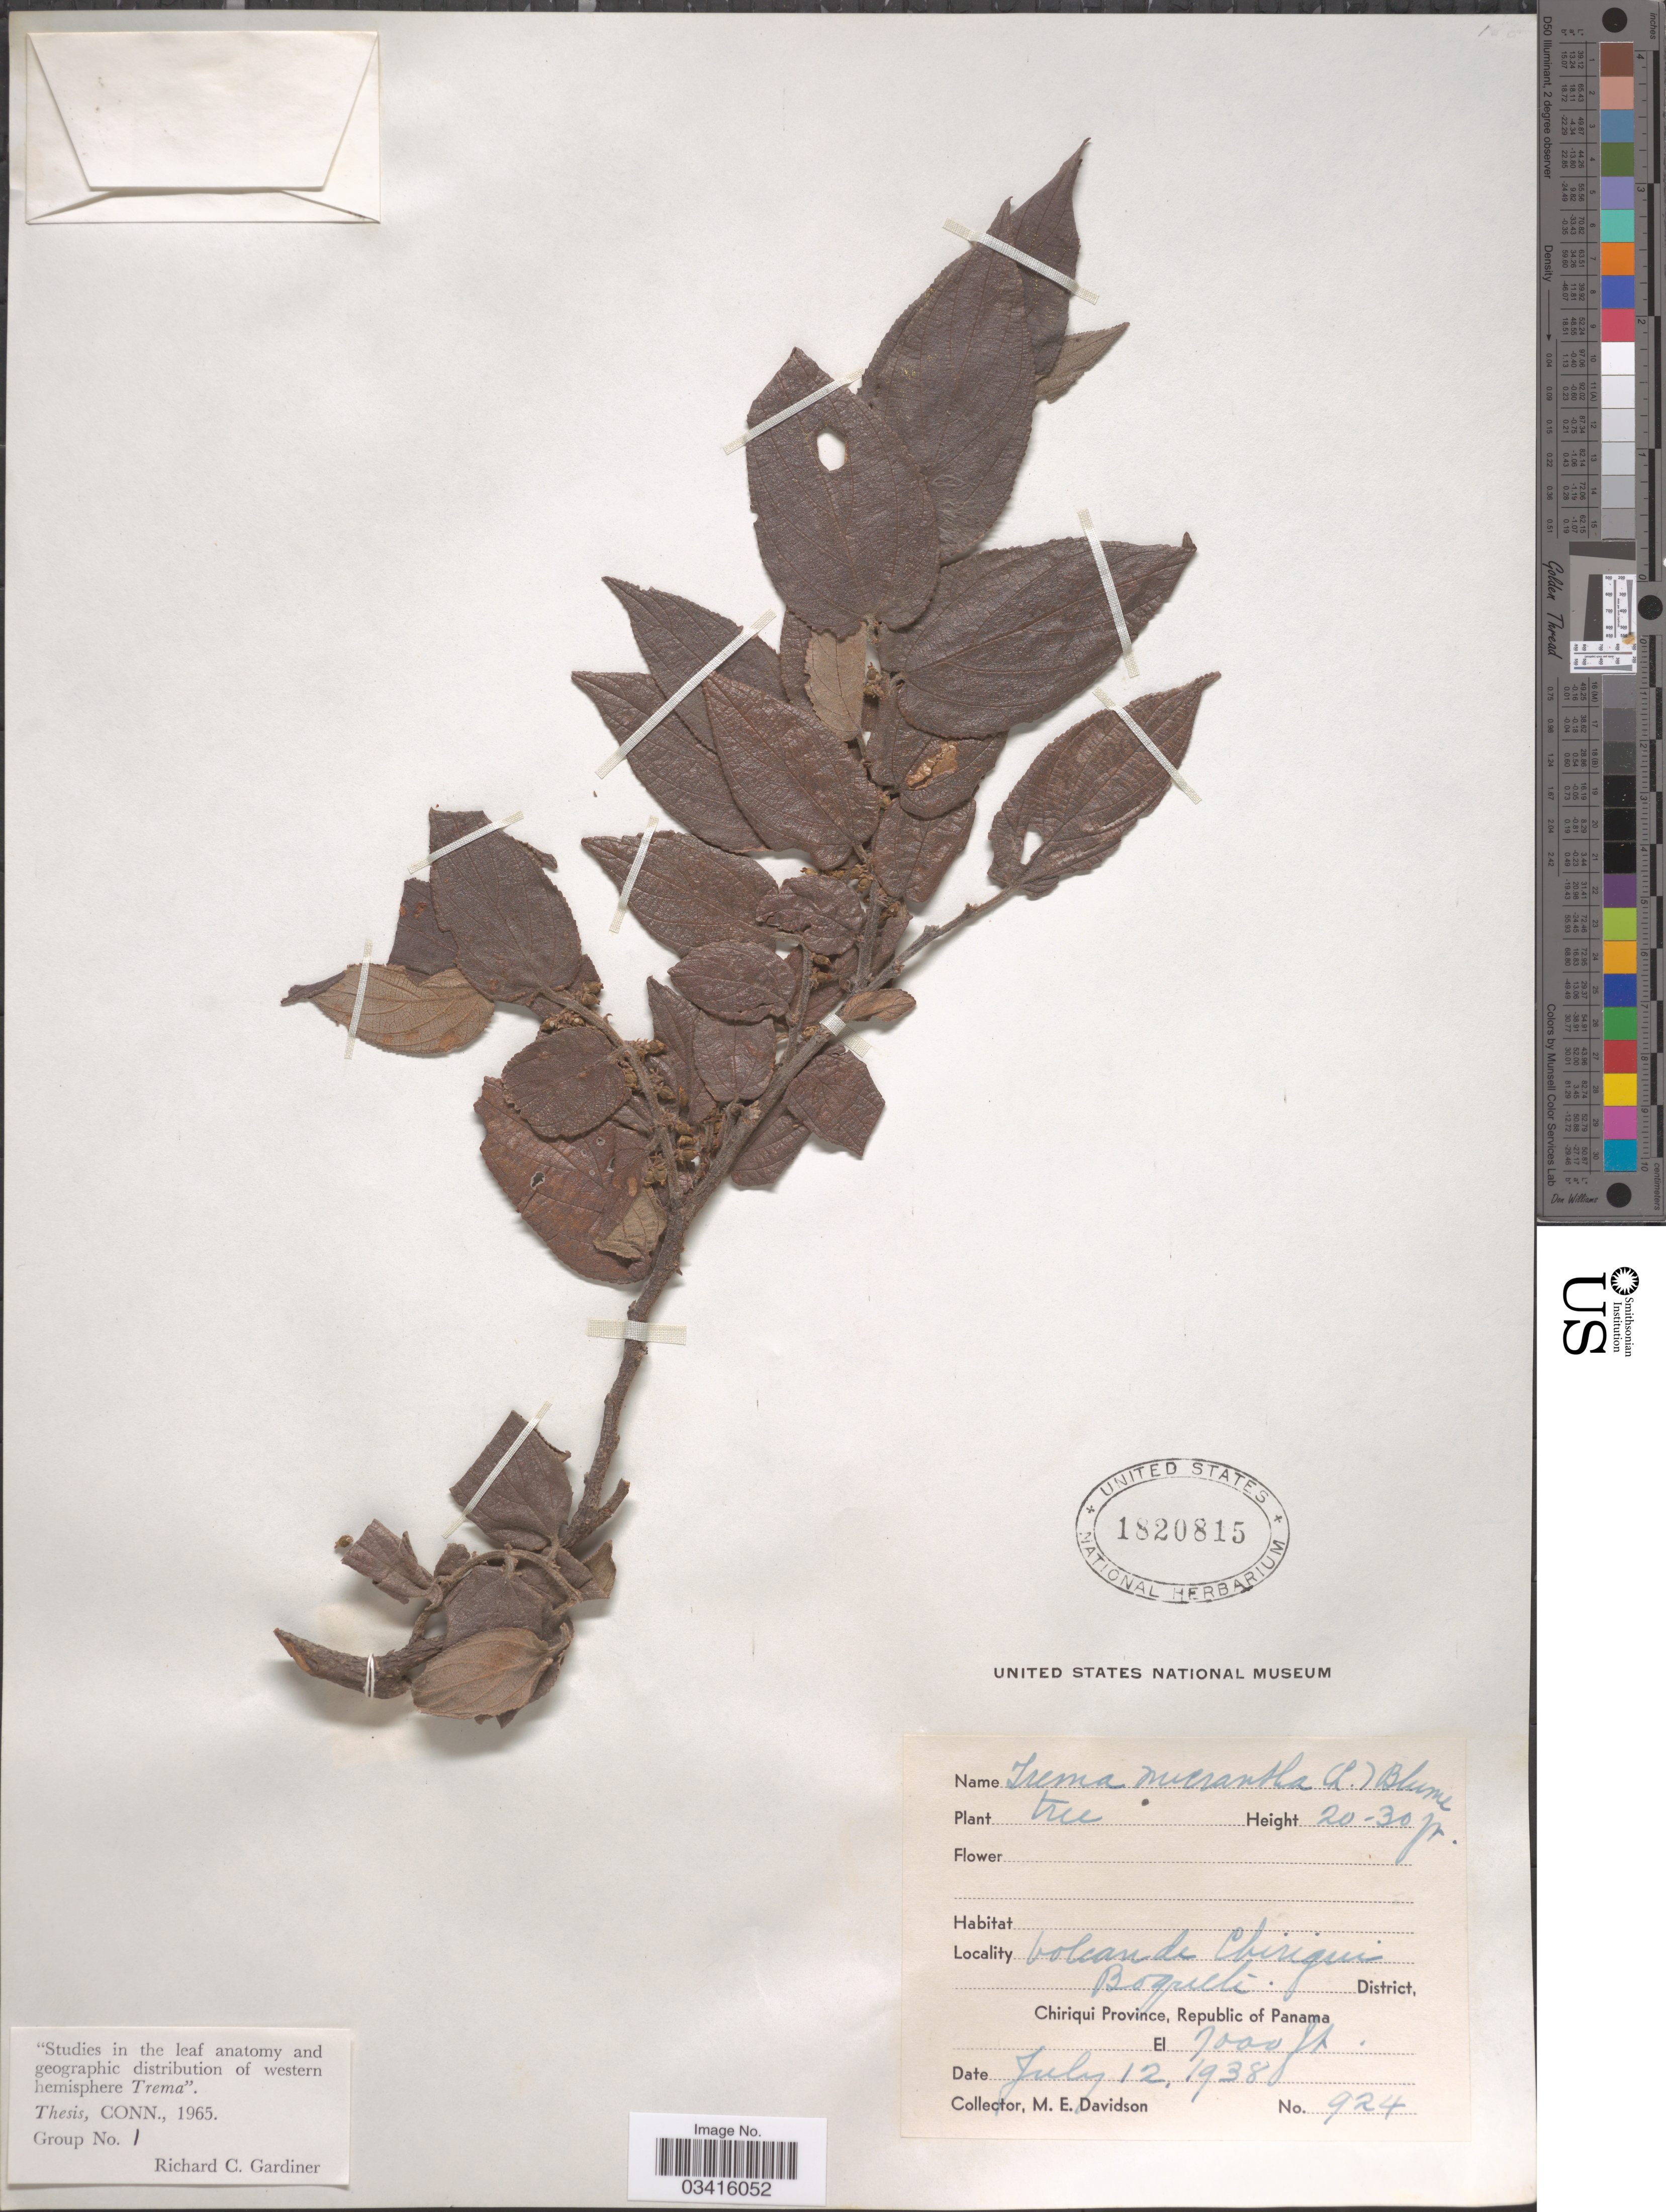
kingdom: Plantae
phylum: Tracheophyta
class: Magnoliopsida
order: Rosales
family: Cannabaceae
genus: Trema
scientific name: Trema micranthum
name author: (L.) Blume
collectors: M. E. Davidson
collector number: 924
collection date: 1938-07-12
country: Panama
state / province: Chiriqui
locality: Volcan de Chiriqui. Boqueté District.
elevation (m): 2134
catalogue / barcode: US 1820815